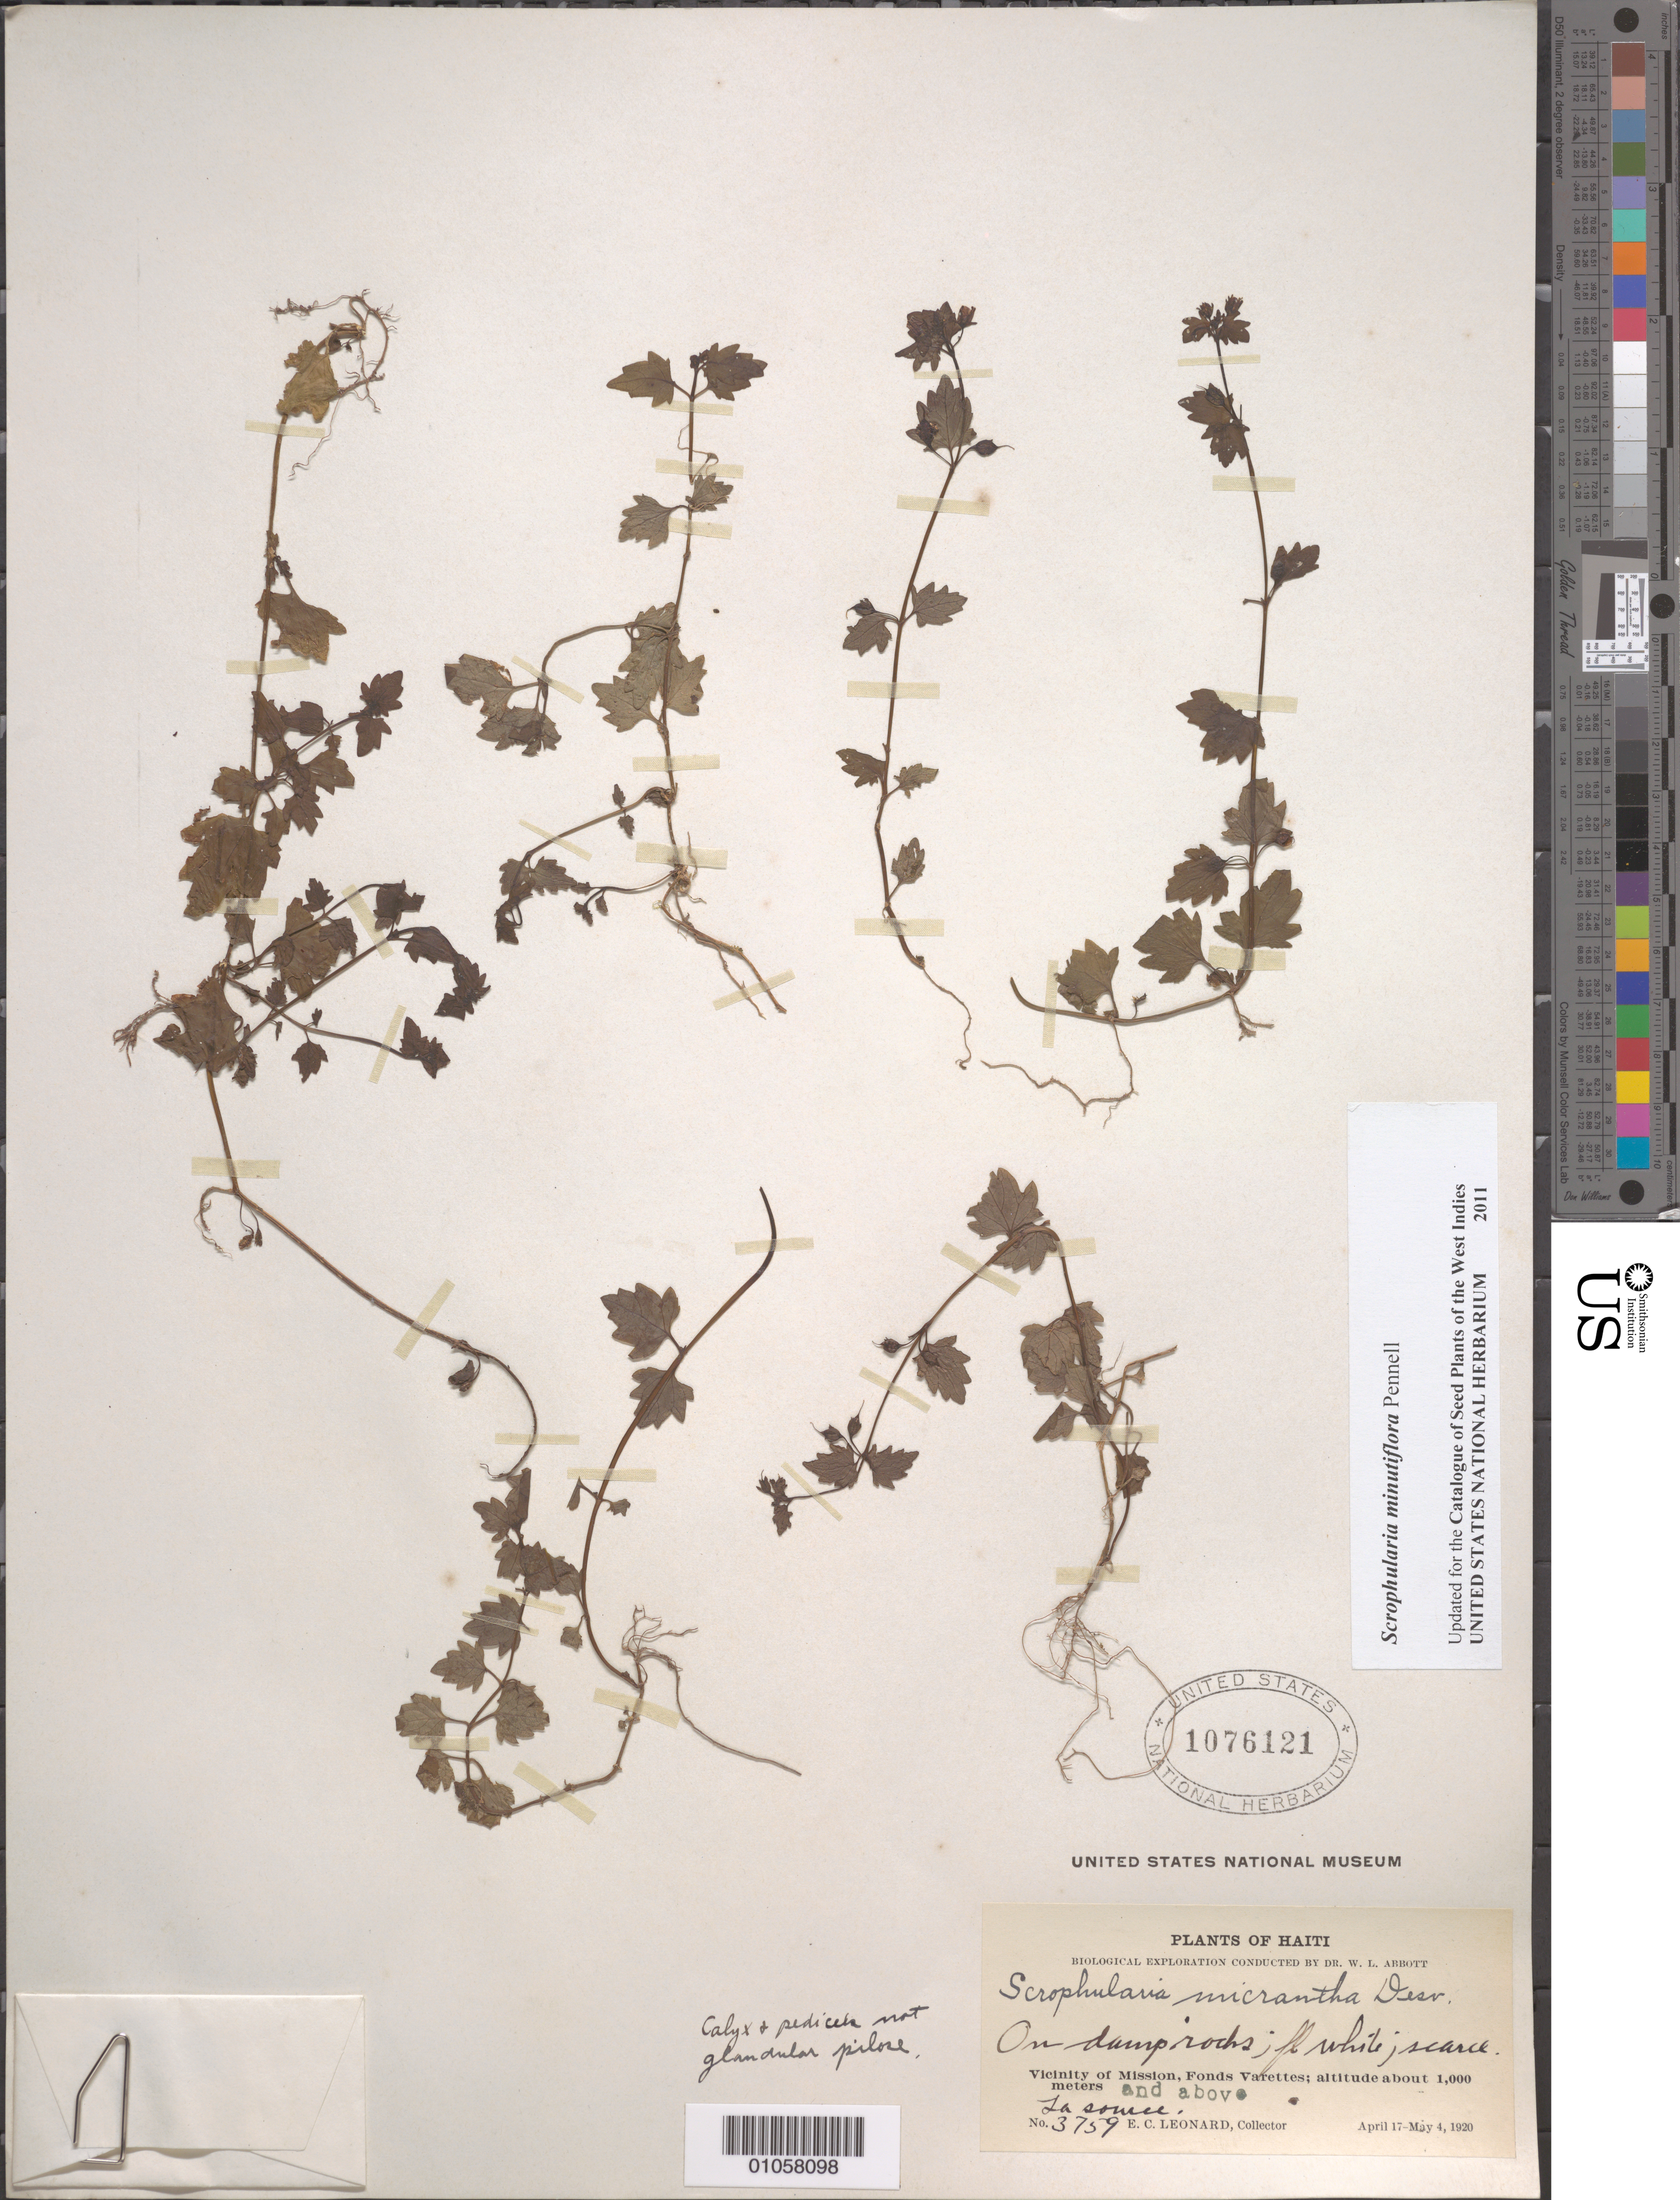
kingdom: Plantae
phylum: Tracheophyta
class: Magnoliopsida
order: Lamiales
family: Scrophulariaceae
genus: Scrophularia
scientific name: Scrophularia minutiflora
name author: Pennell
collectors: E. C. Leonard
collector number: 3759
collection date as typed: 17 Apr 1920 to 04 May 1920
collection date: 1920-04-17/1920-05-04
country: Haiti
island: Hispaniola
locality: Fonds Varettes, vicinity of Mission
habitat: Damp rocks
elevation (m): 1000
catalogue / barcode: US 1076121